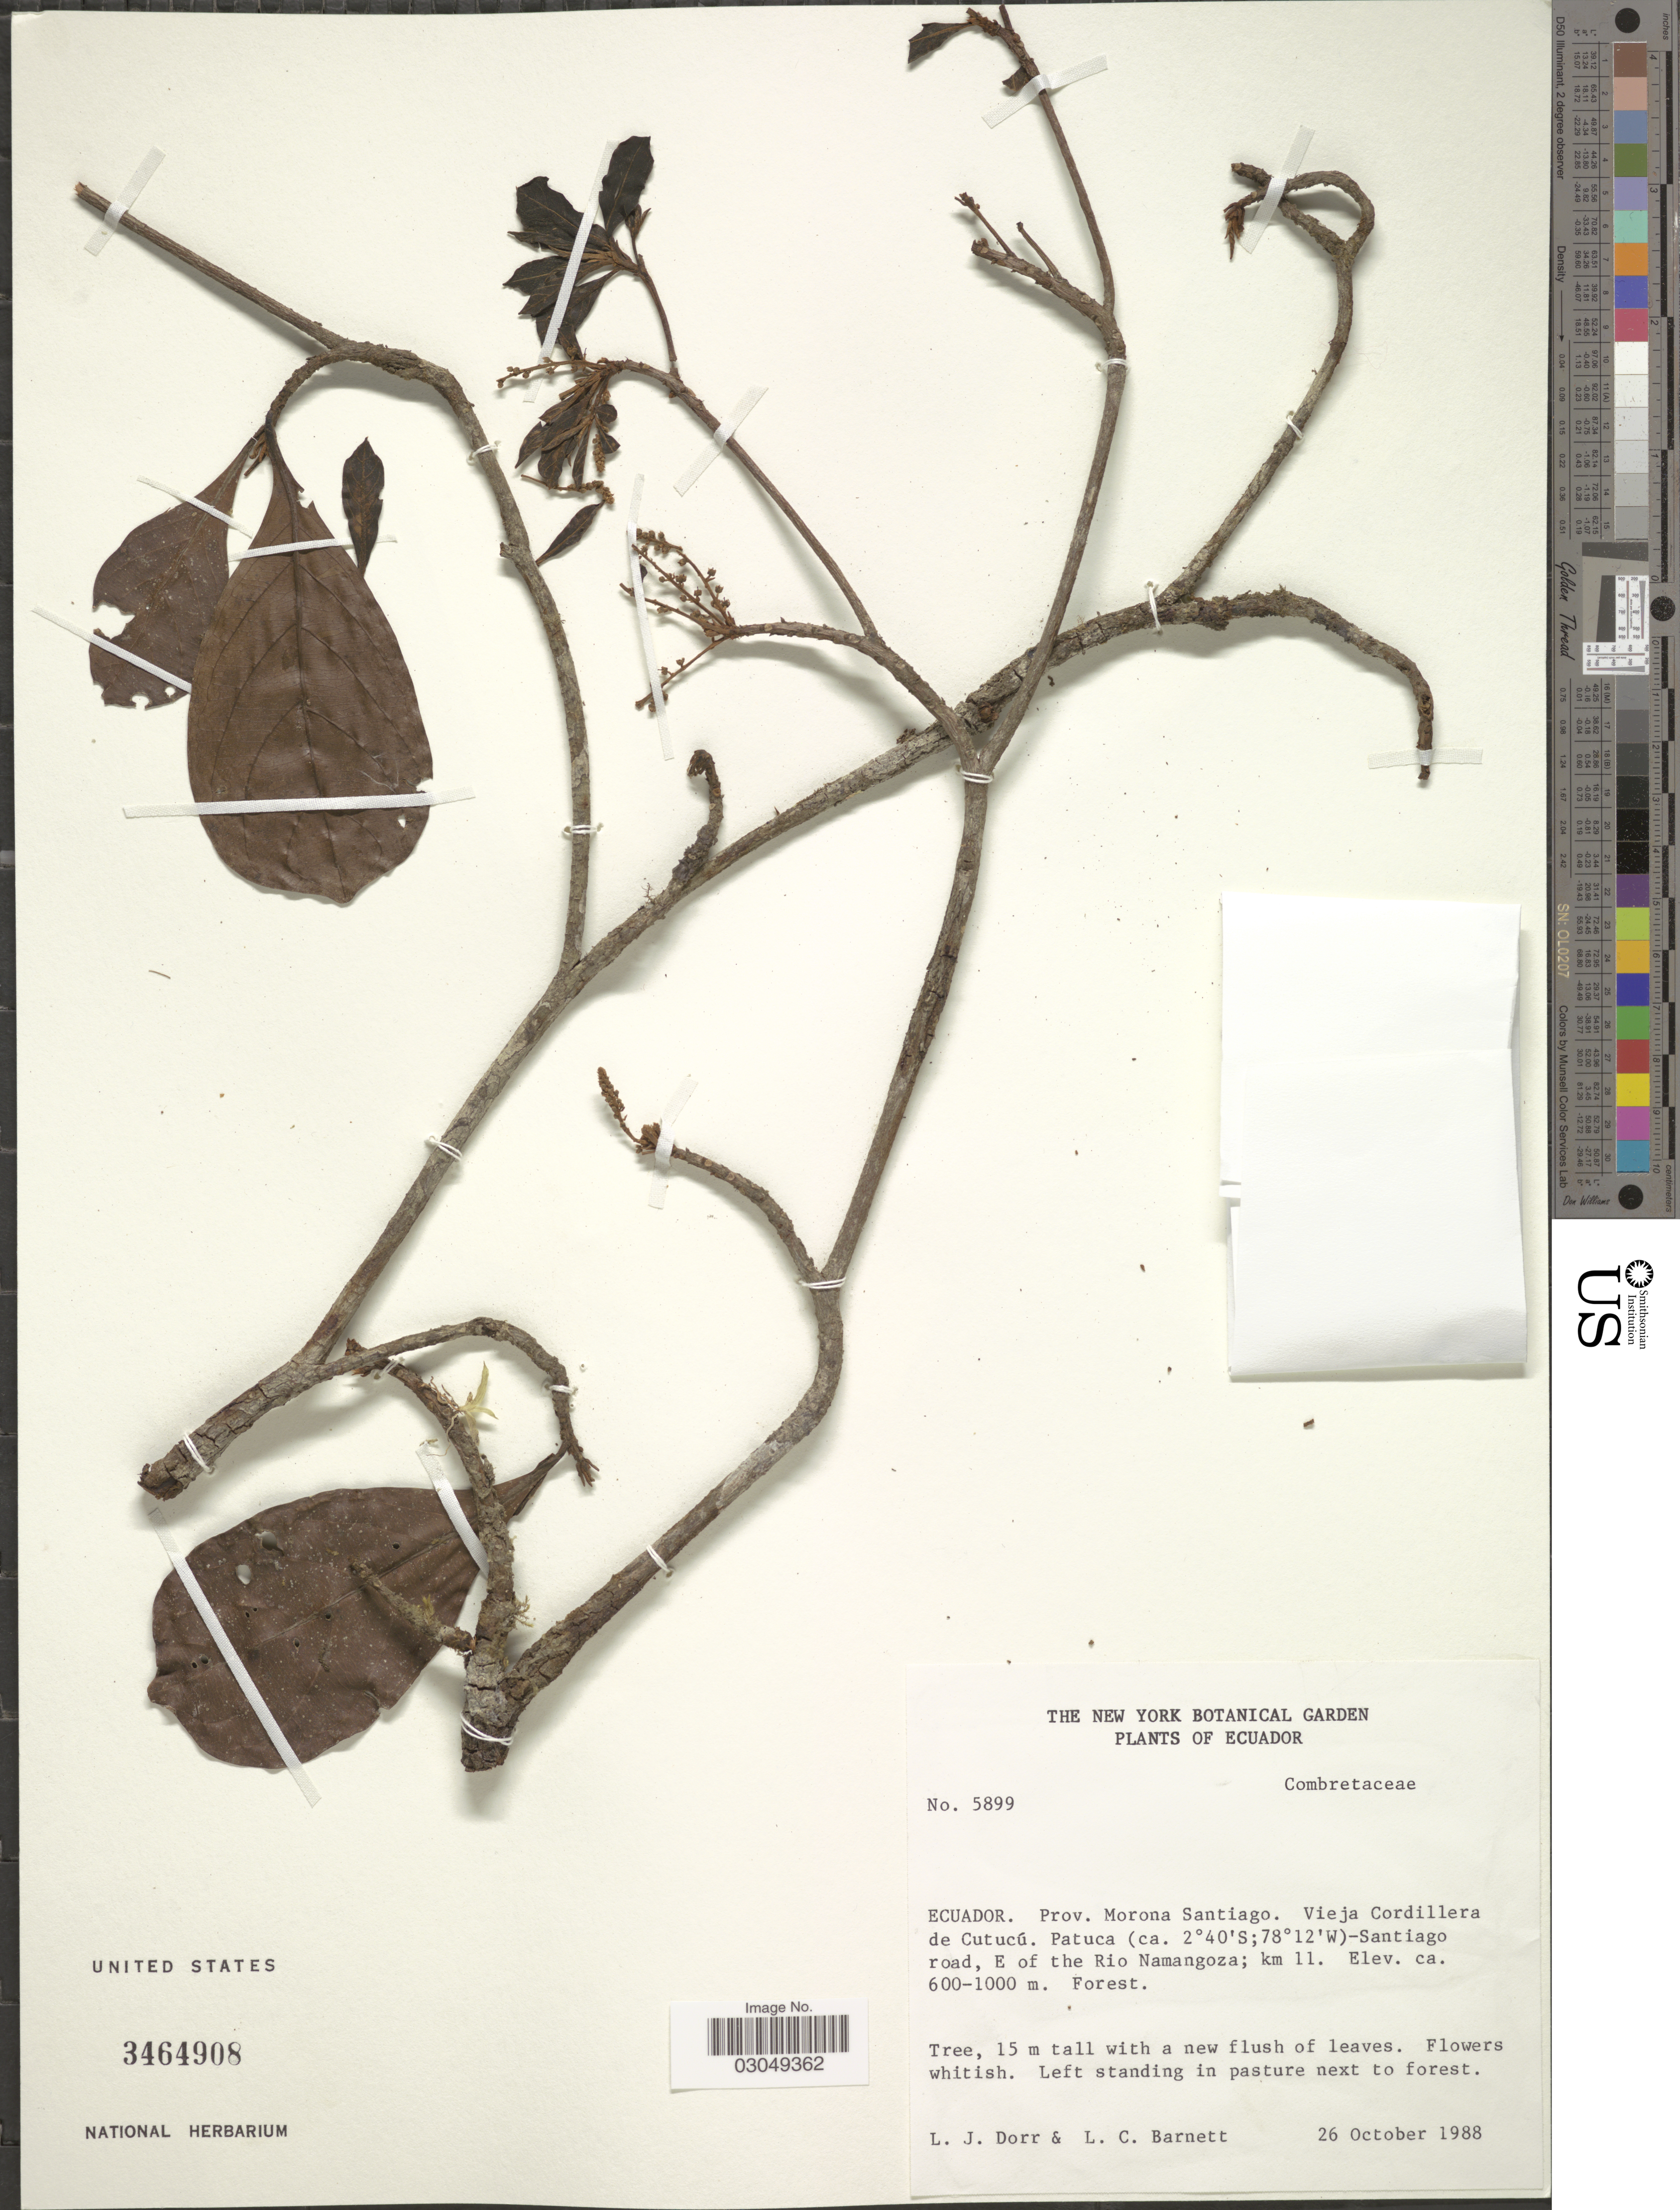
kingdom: Plantae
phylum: Tracheophyta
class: Magnoliopsida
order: Myrtales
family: Combretaceae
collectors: L. J. Dorr & L. C. Barnett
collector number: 5899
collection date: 1988-10-26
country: Ecuador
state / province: Morona-Santiago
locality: Vieja Cordillera de Cutucú. Patuca-Santiago road, E of the Rio Namangoza; km 11.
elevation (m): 600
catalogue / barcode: US 3464908